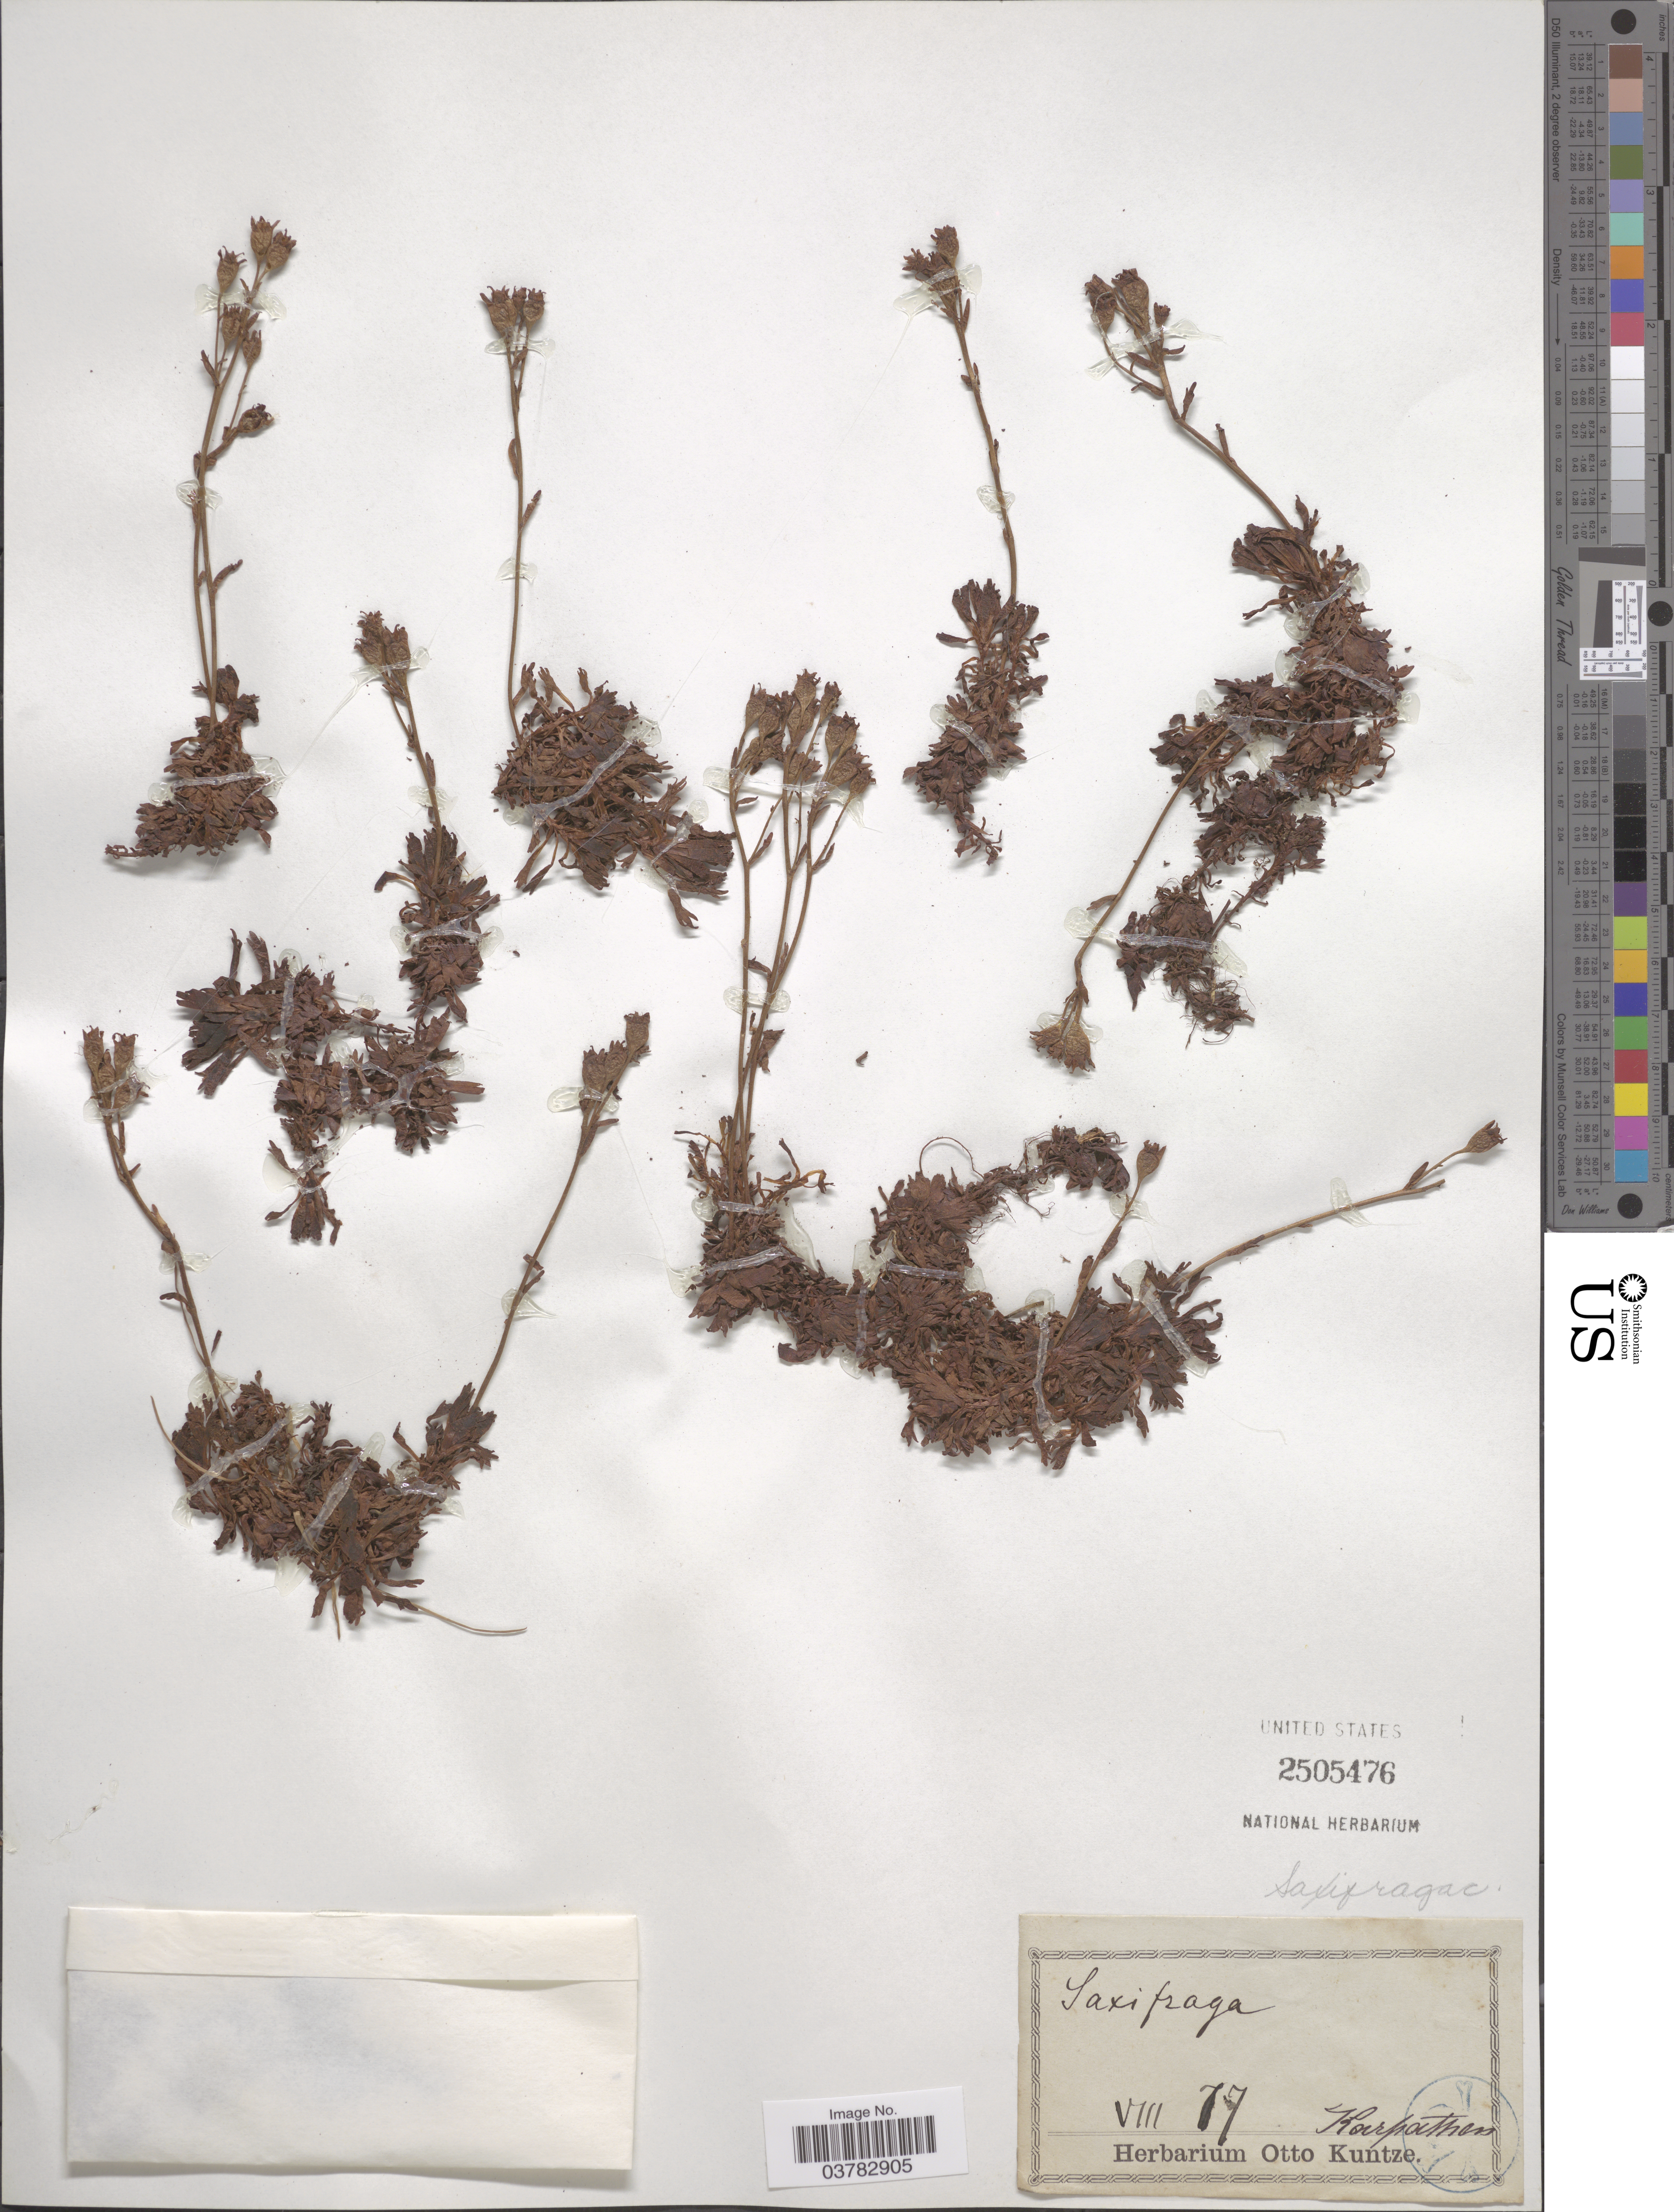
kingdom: Plantae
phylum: Tracheophyta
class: Magnoliopsida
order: Saxifragales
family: Saxifragaceae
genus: Saxifraga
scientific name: Saxifraga sp.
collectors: ex herb. Otto Kuntze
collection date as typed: Transcribed d/m/y: /8/77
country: Greece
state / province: South Aegean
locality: Karpathos.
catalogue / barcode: US 2505476